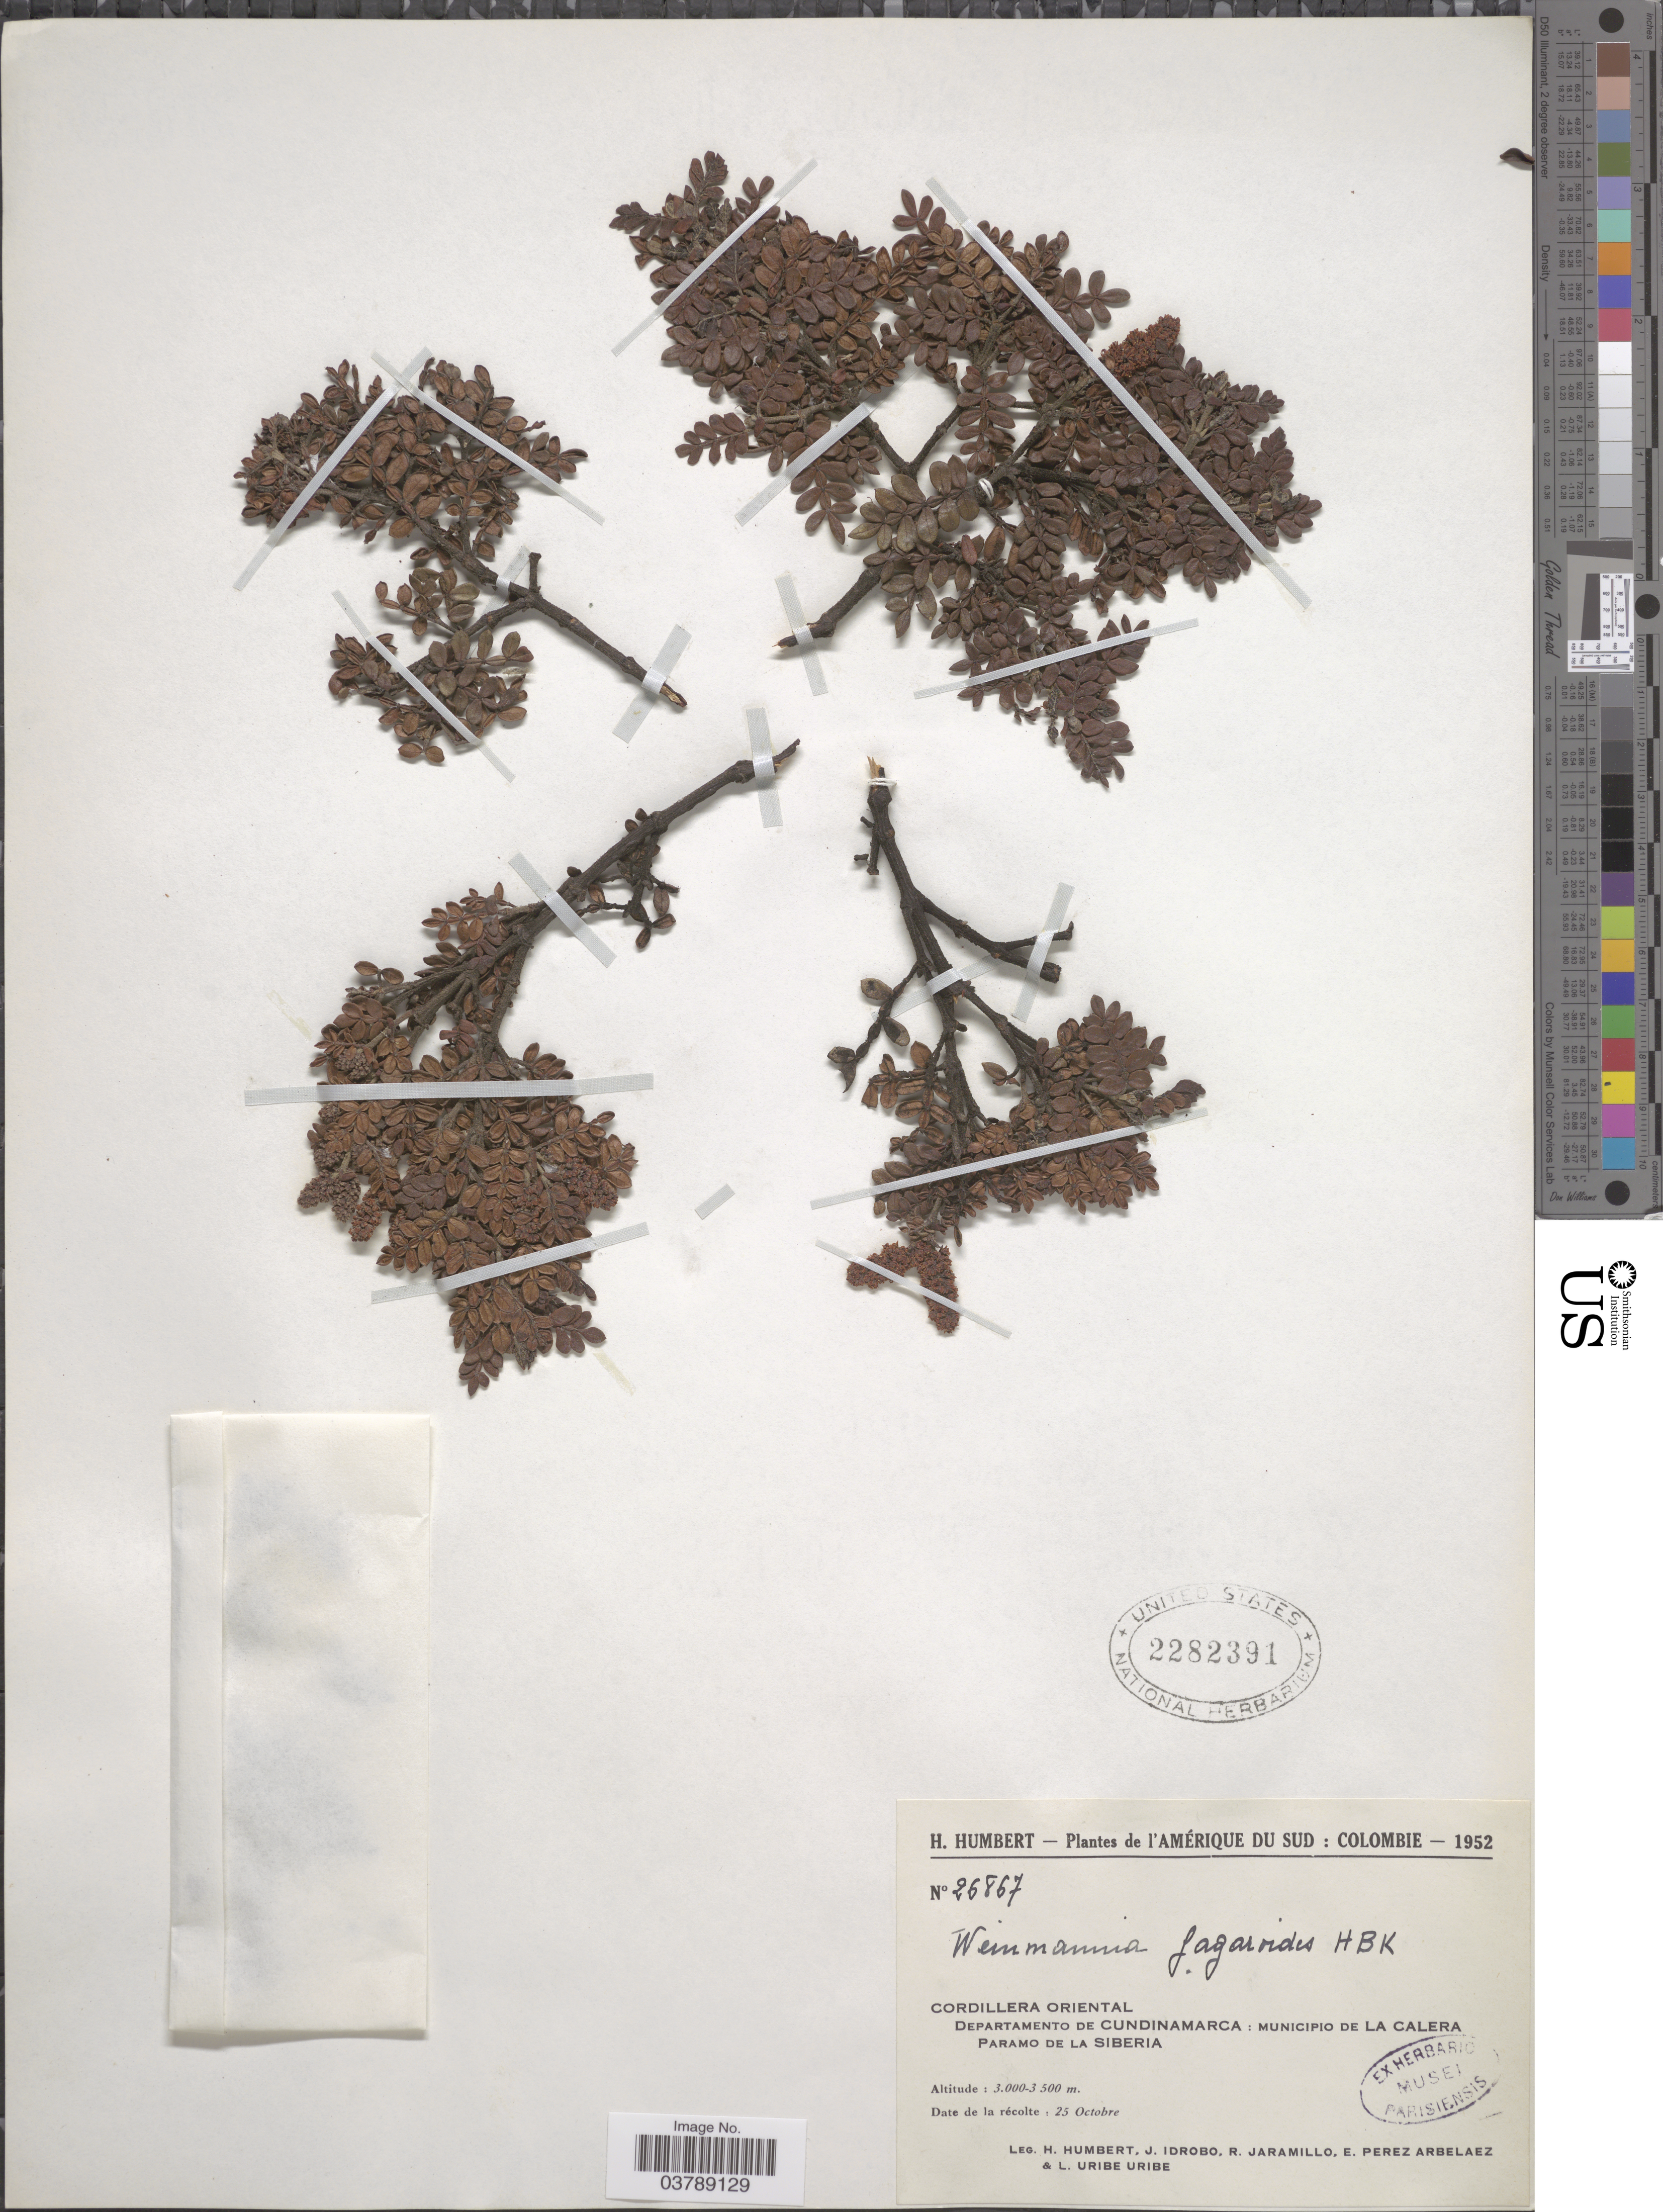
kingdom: Plantae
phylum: Tracheophyta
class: Magnoliopsida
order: Oxalidales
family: Cunoniaceae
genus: Weinmannia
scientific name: Weinmannia fagaroides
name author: Kunth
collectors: H. Humbert, J. M. Idrobo, R. Jaramillo, E. Pérez Arbeláez & L. Uribe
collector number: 26867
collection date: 1952-10-25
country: Colombia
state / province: Cundinamarca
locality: Cordillera Oriental; Departamento de Cundinamarca: Municipio de La Calera Paramo de La Siberia.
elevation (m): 3000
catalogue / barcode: US 2282391